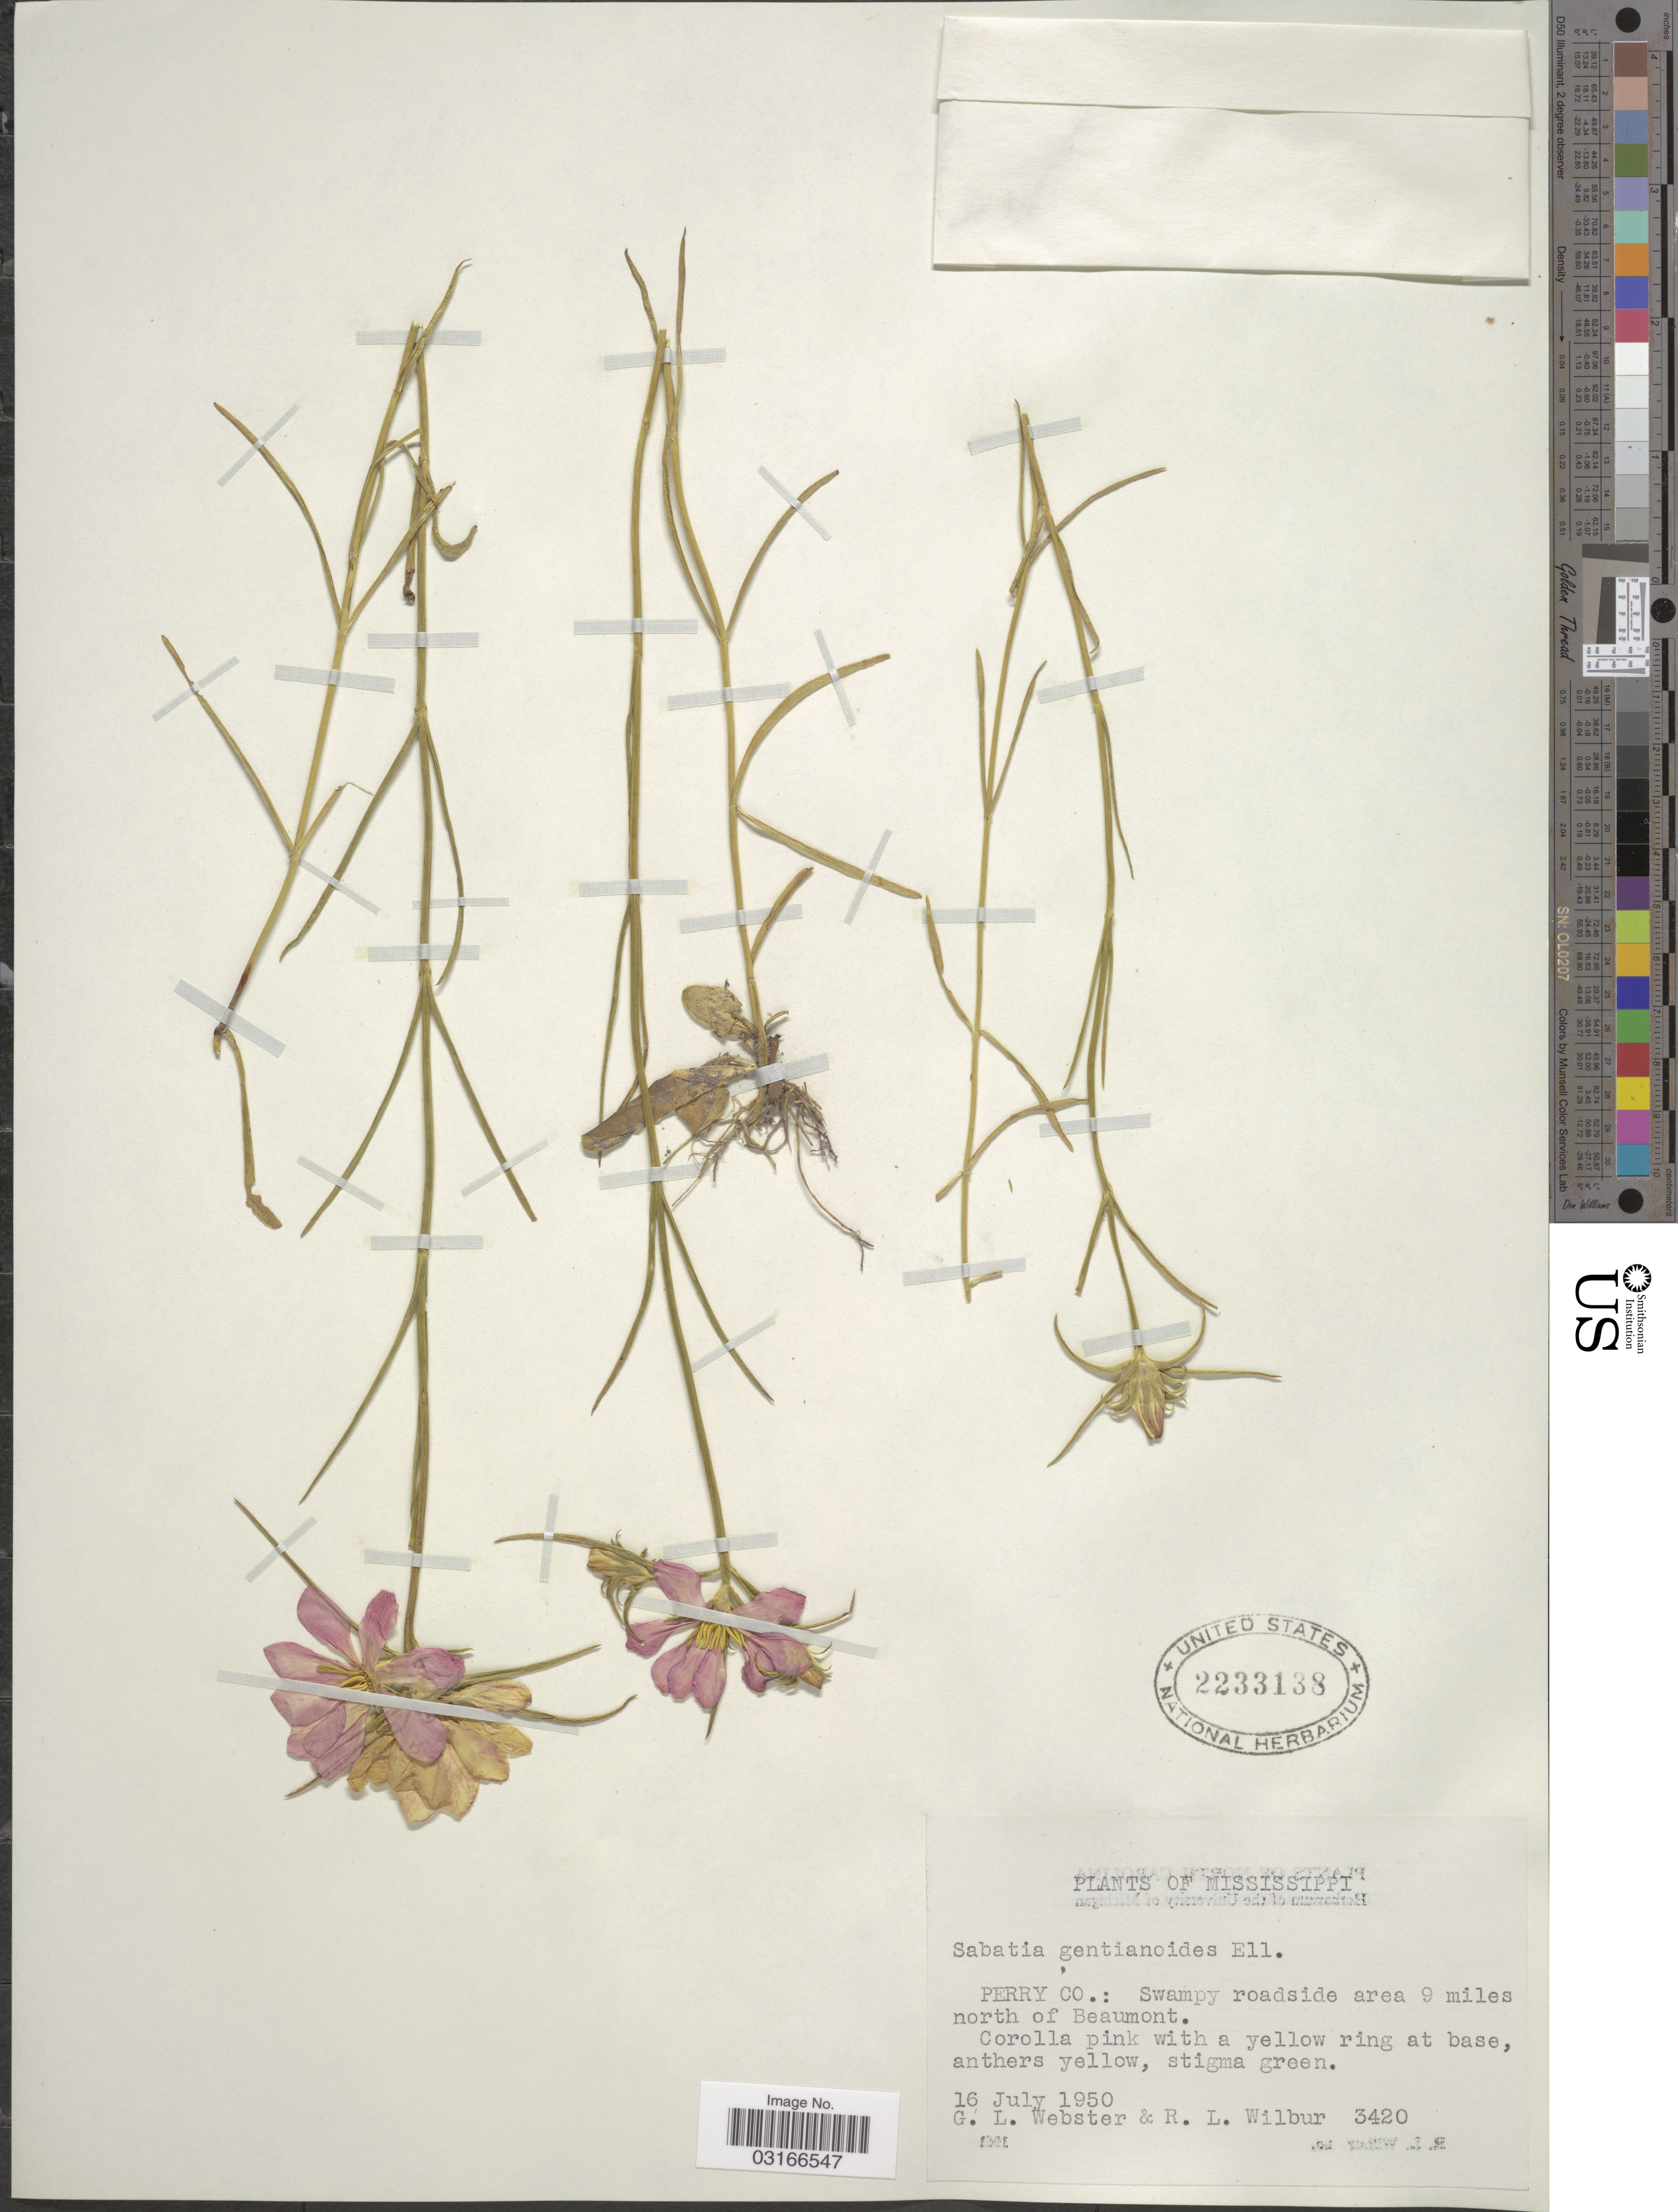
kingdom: Plantae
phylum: Tracheophyta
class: Magnoliopsida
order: Gentianales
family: Gentianaceae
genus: Sabatia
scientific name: Sabatia gentianoides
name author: Elliott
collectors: G. L. Webster & R. L. Wilbur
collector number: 3420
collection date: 1950-07-16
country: United States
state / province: Mississippi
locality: Perry Co.: Swampy roadside area 9 miles north of Beaumont.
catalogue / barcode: US 2233138